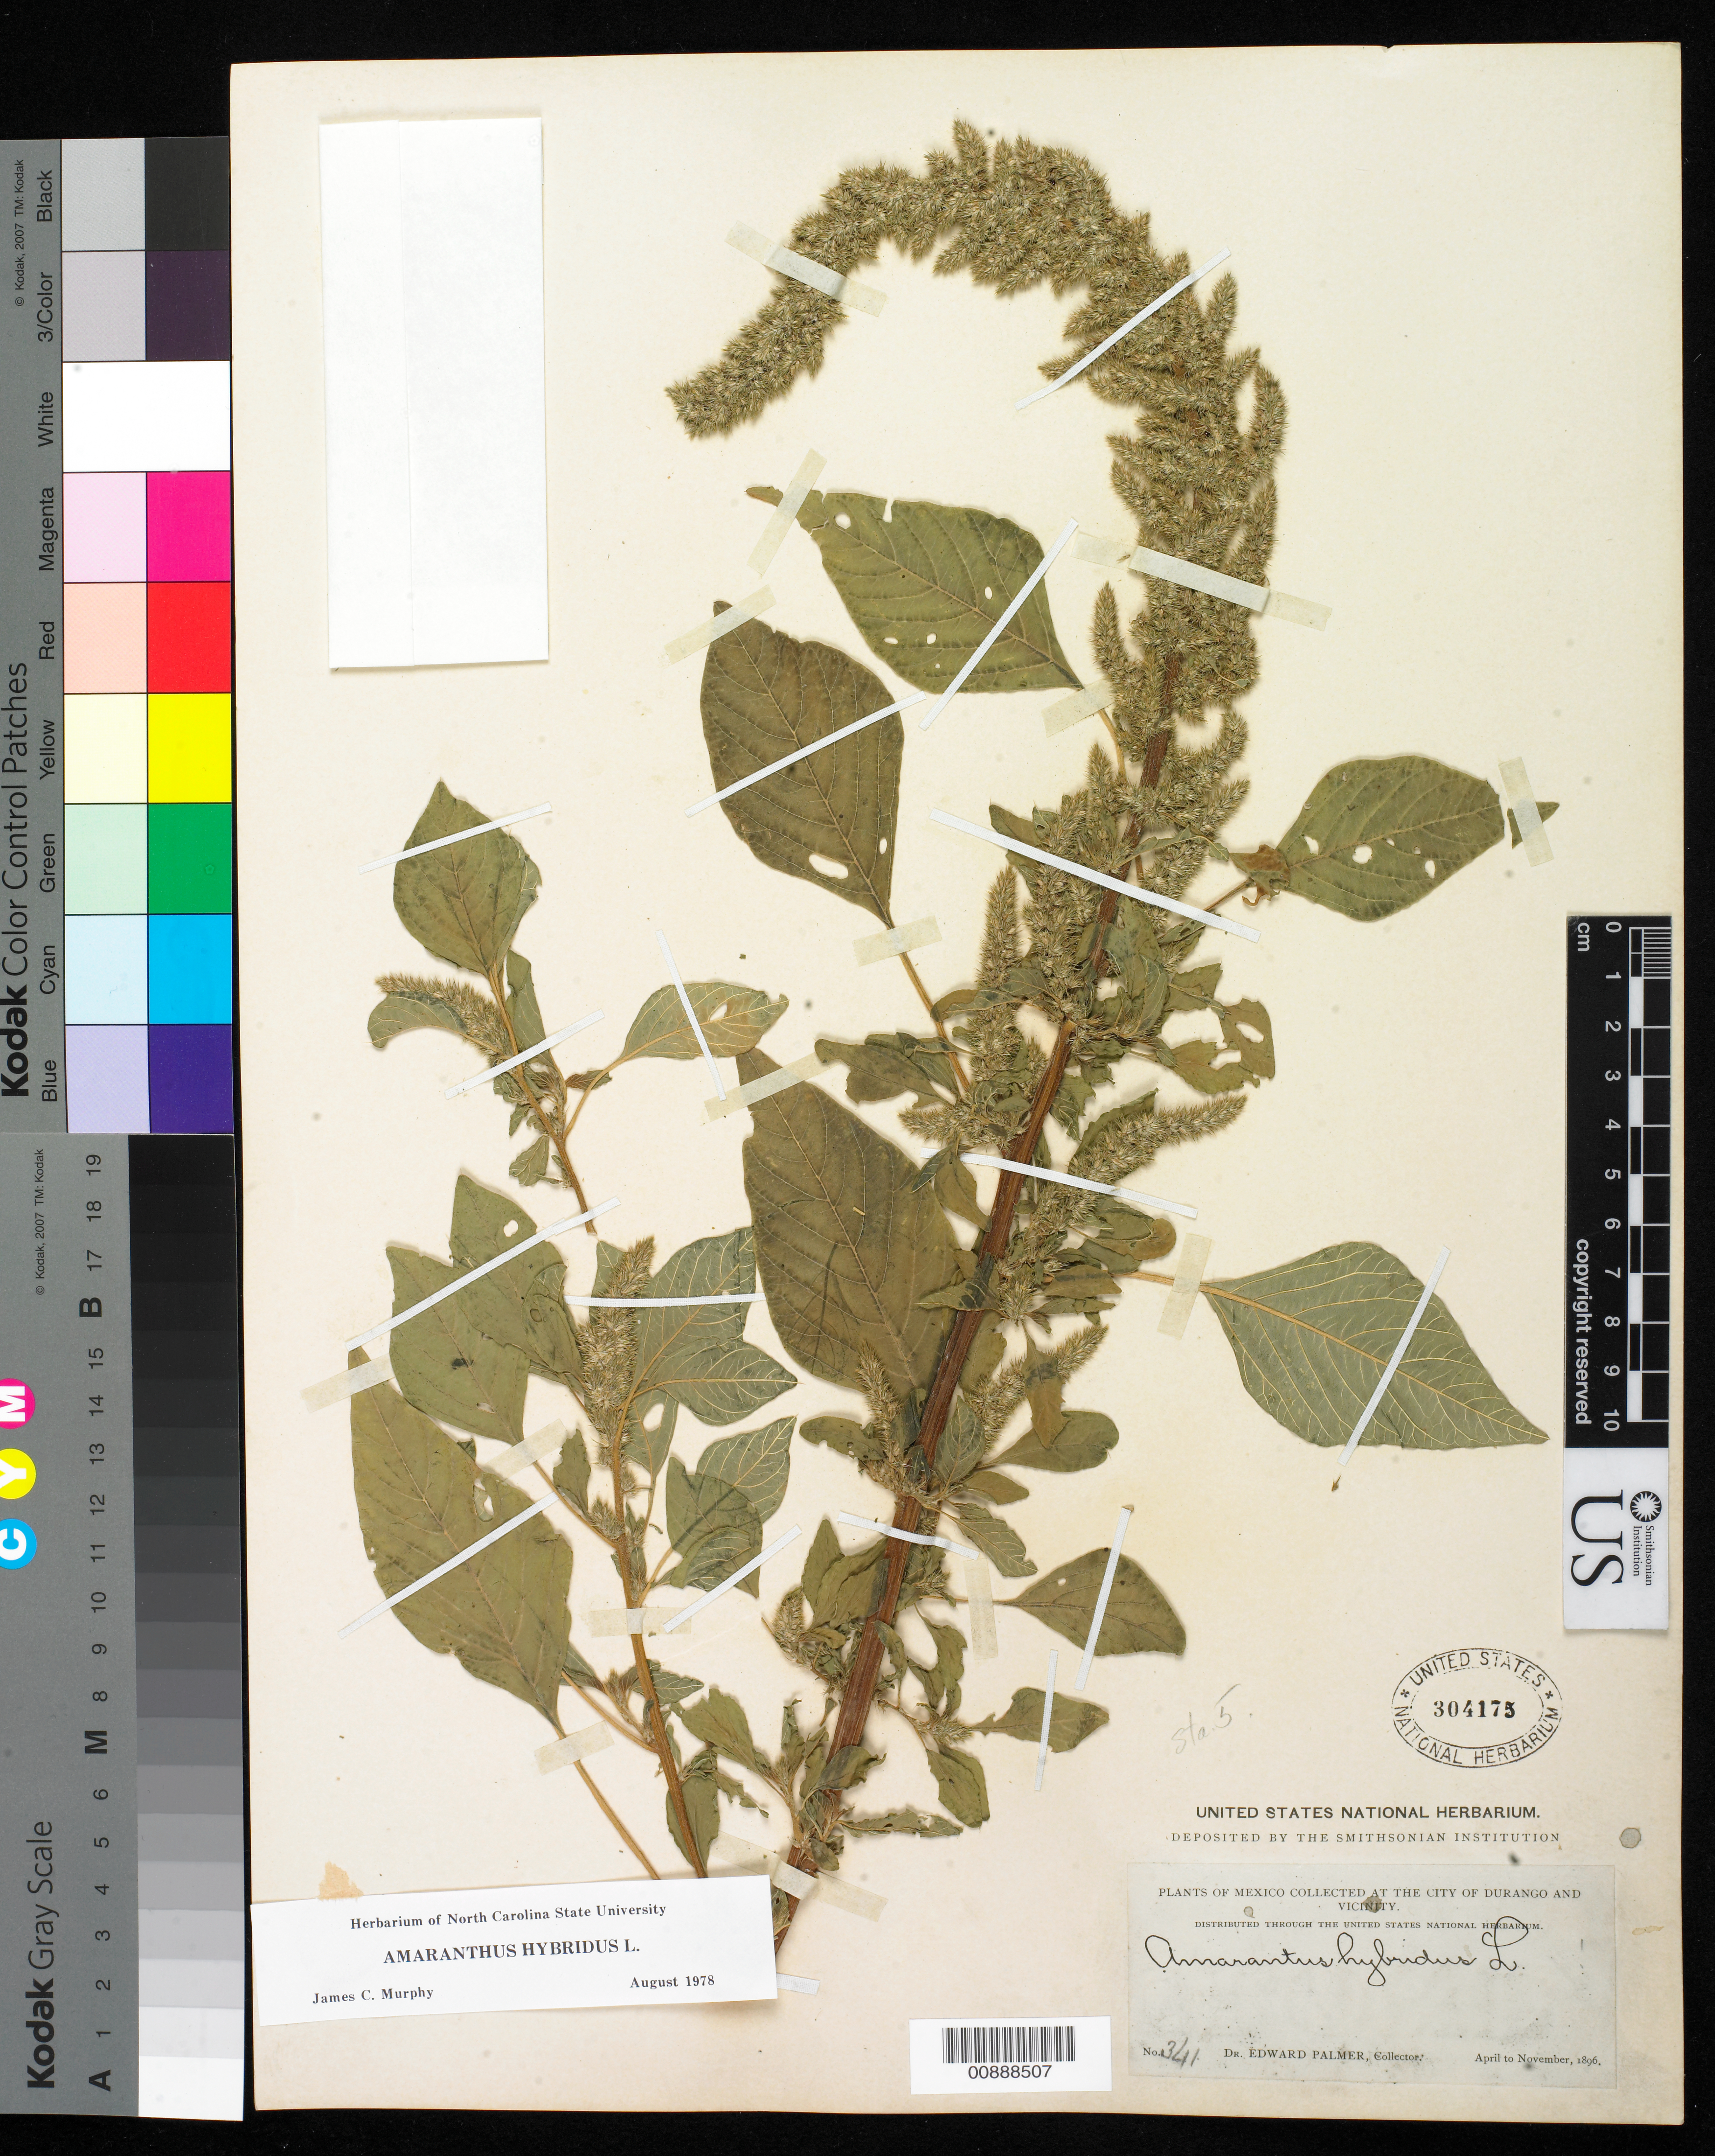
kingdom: Plantae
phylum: Tracheophyta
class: Magnoliopsida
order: Caryophyllales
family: Amaranthaceae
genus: Amaranthus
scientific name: Amaranthus hybridus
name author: L.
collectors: E. Palmer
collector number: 341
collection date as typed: Apr 1896 to -- Nov 1896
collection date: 1896-04/1896-11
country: Mexico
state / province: Durango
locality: City of Durango and vicinity.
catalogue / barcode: US 304175